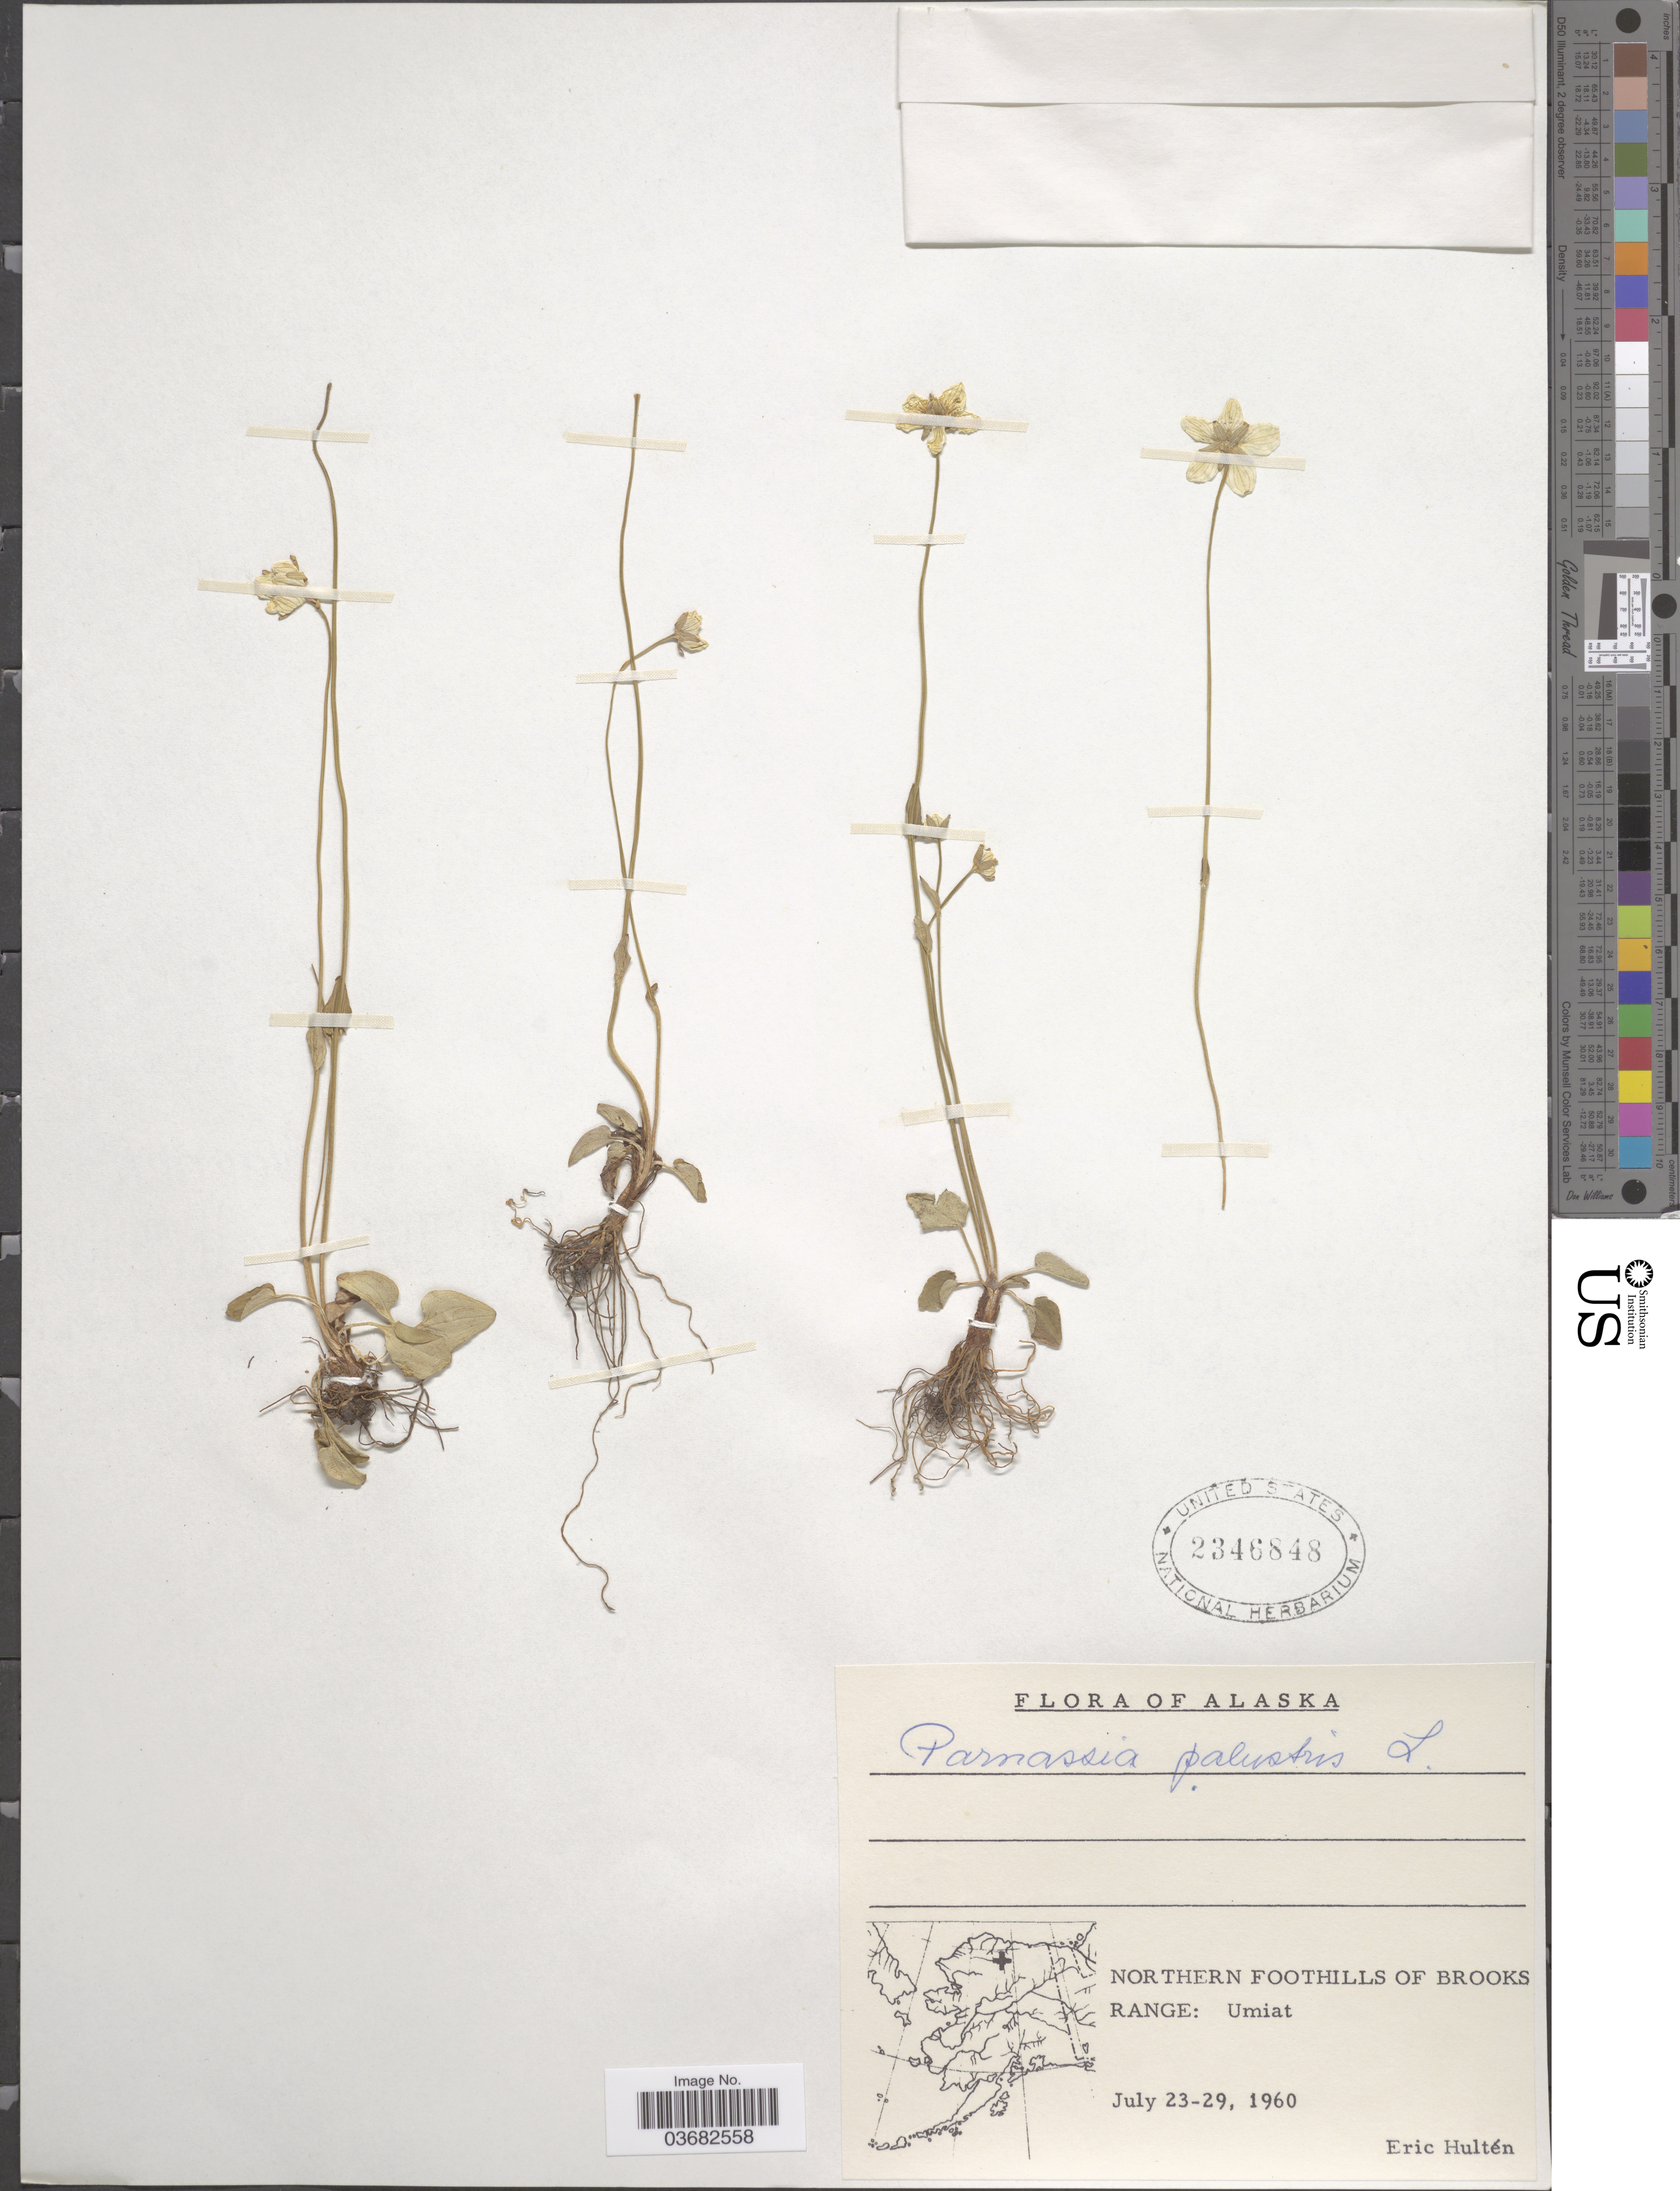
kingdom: Plantae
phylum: Tracheophyta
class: Magnoliopsida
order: Celastrales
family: Parnassiaceae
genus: Parnassia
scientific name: Parnassia palustris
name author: L.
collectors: E. G. Hultén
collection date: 1960-07-23/1960-07-29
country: United States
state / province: Alaska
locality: Northern Foothills of Brooks Range: Umiat.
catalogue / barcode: US 2346848